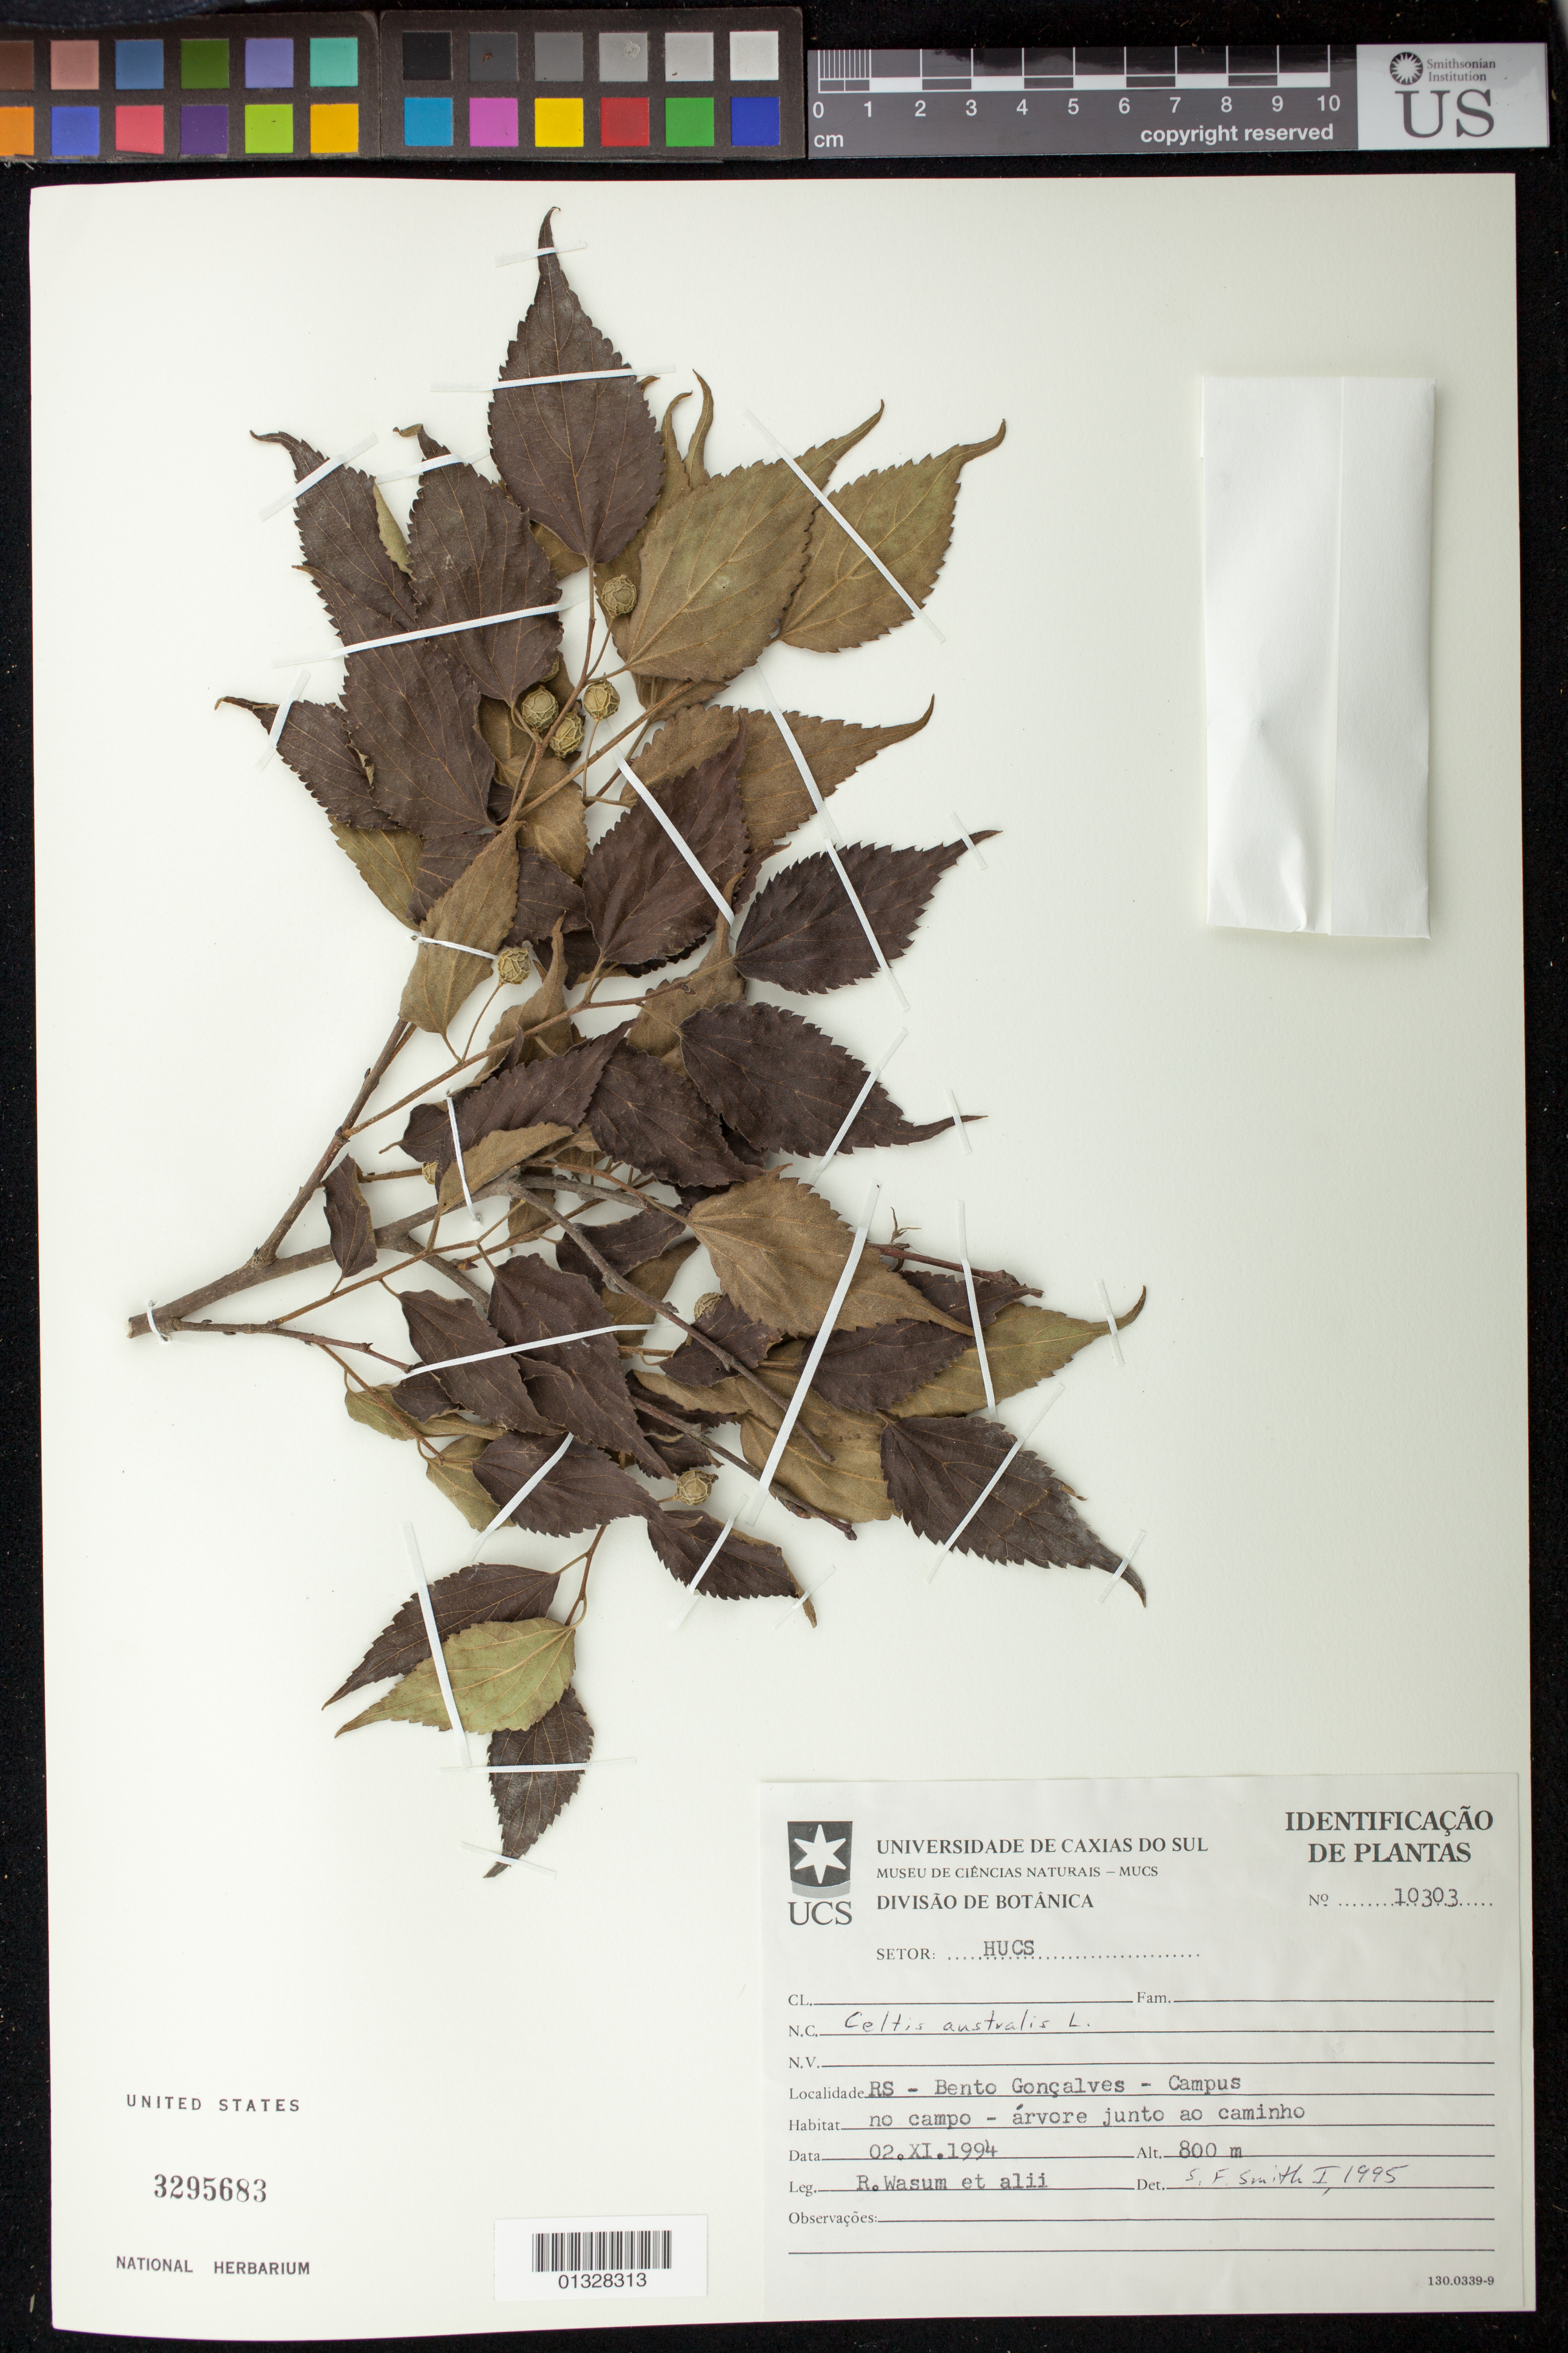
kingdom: Plantae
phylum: Tracheophyta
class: Magnoliopsida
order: Rosales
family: Cannabaceae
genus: Celtis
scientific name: Celtis australis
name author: L.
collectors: R. Wasum et al.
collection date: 1994-11-02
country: Brazil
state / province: Rio Grande do Sul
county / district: Bento Gonçalves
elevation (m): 800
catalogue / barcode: US 3295683